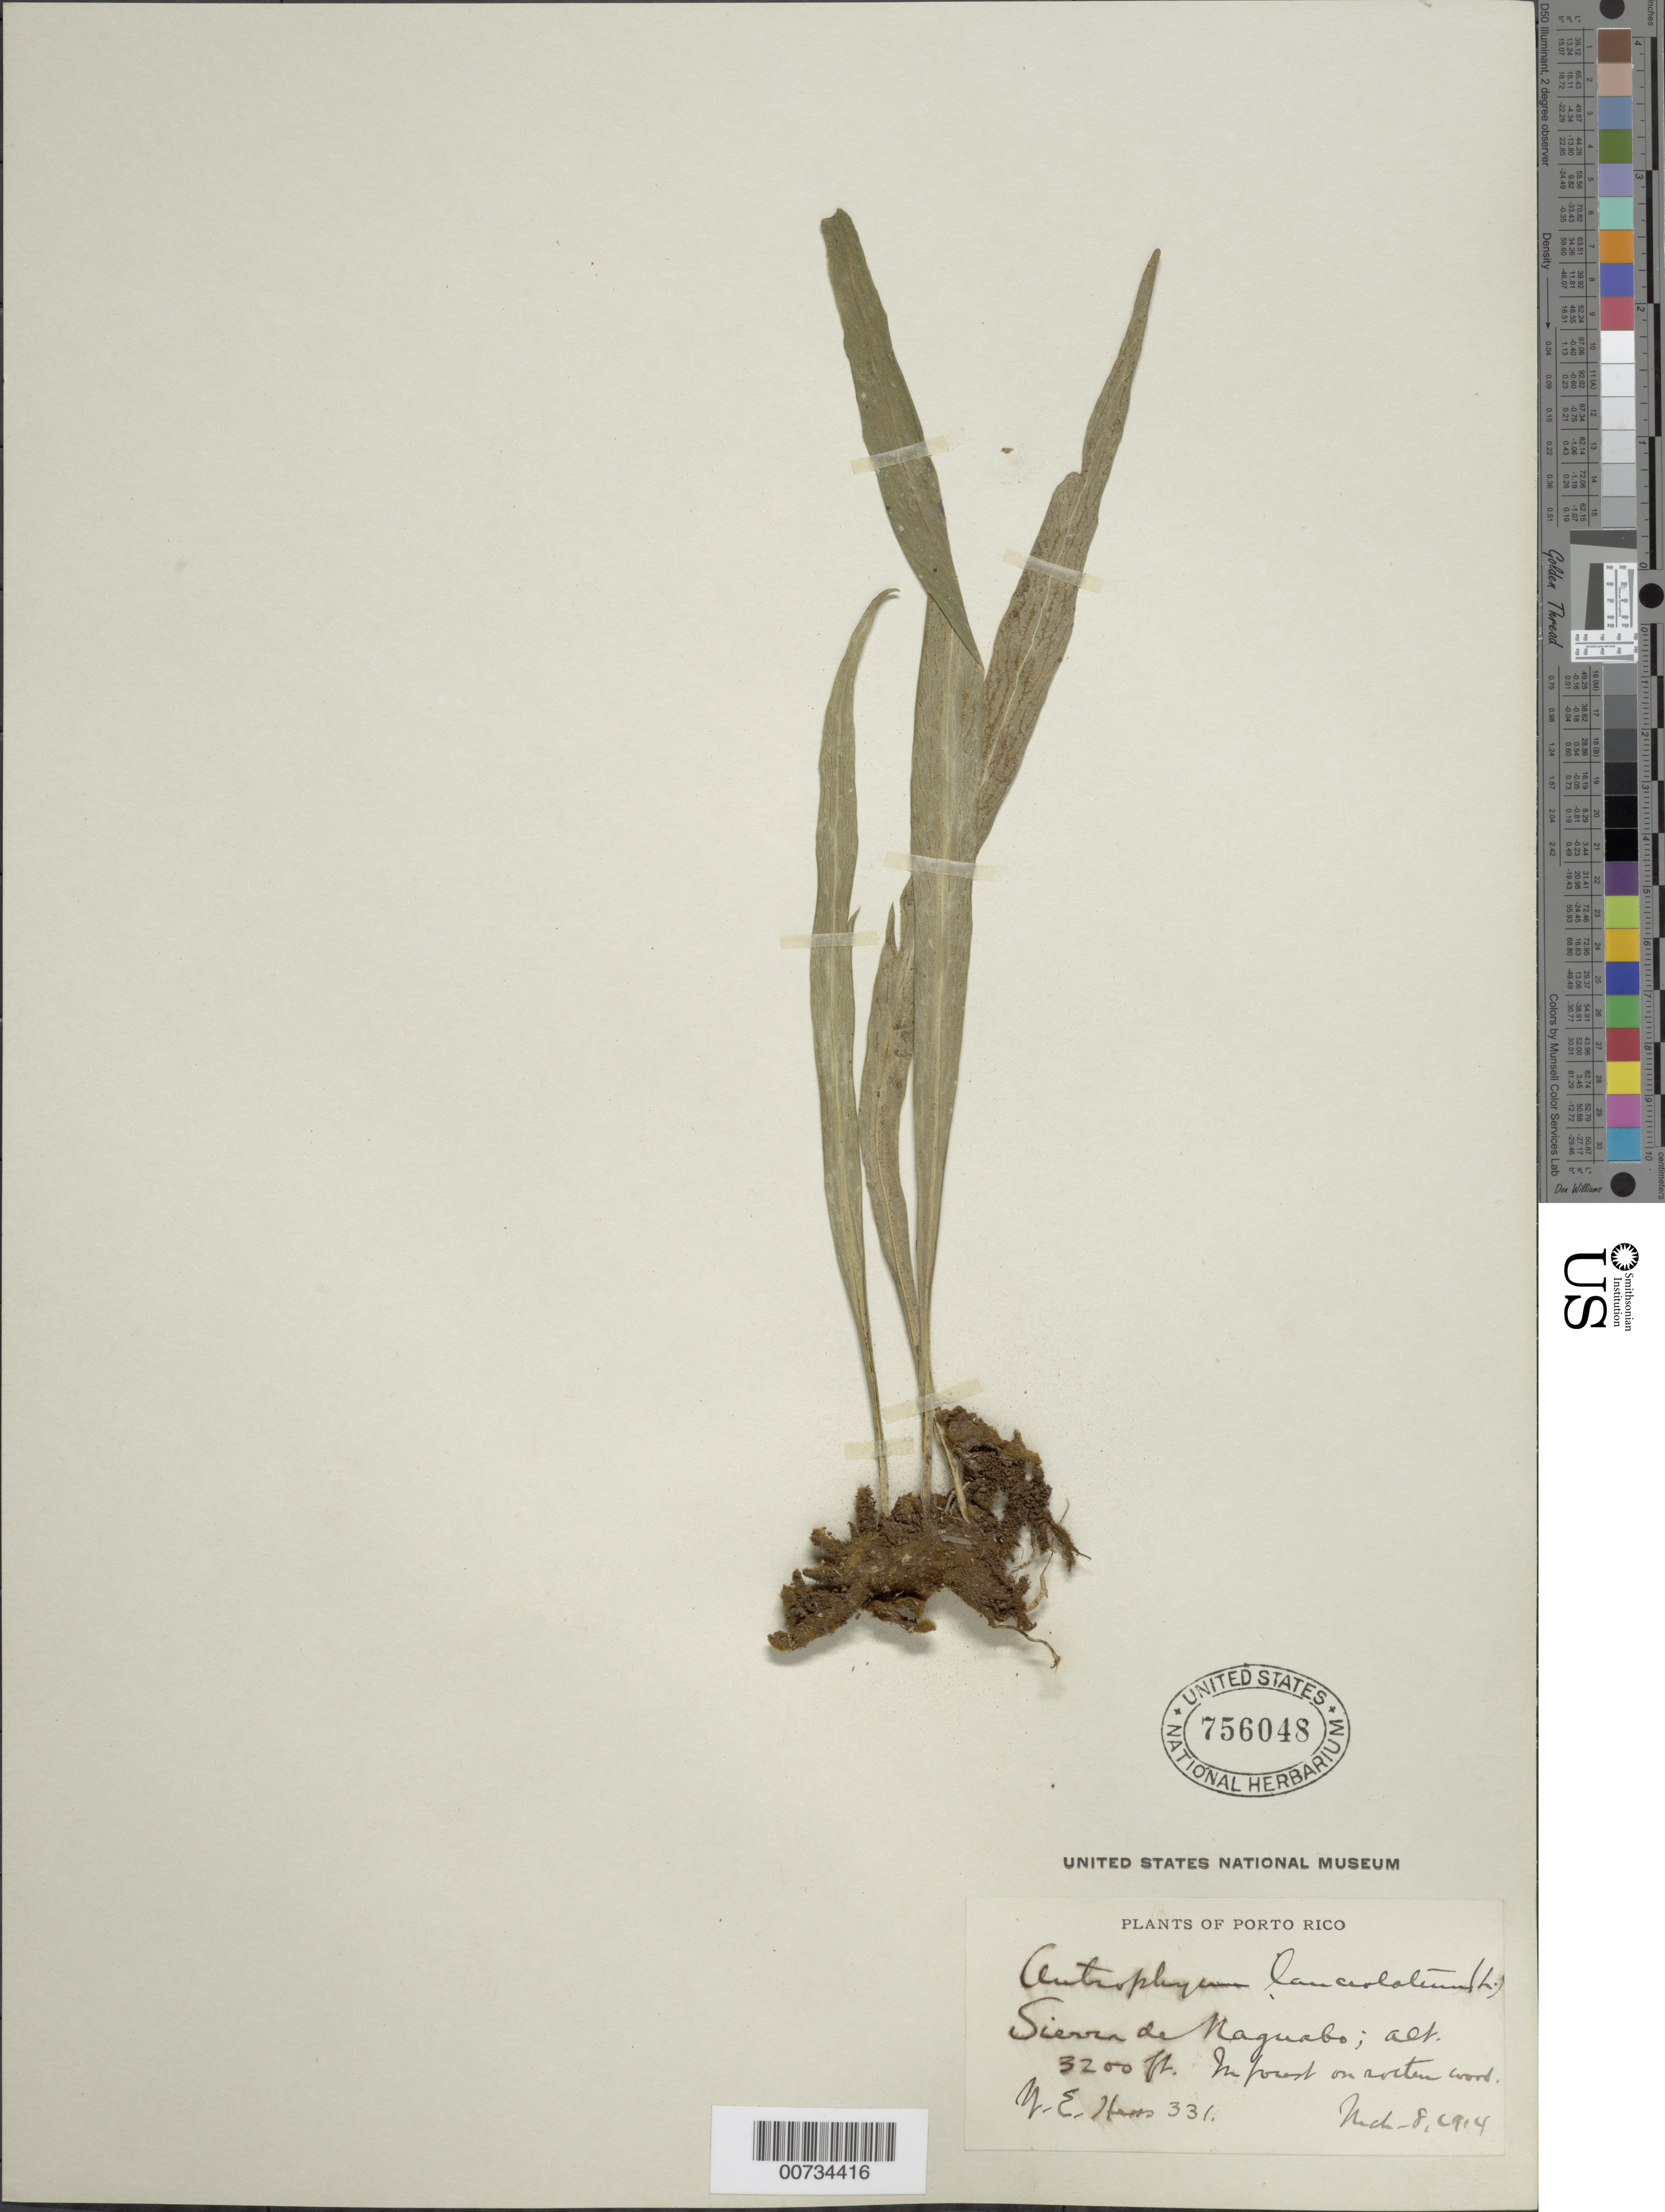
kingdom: Plantae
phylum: Tracheophyta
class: Polypodiopsida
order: Polypodiales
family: Pteridaceae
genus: Polytaenium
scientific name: Polytaenium lanceolatum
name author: (L.) Desv.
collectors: W. Hess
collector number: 331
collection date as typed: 08 Mar 1914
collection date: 1914-03-08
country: Puerto Rico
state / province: Naguabo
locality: Sierra de Naguabo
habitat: In forest on rotten wood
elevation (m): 975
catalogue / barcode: US 756048